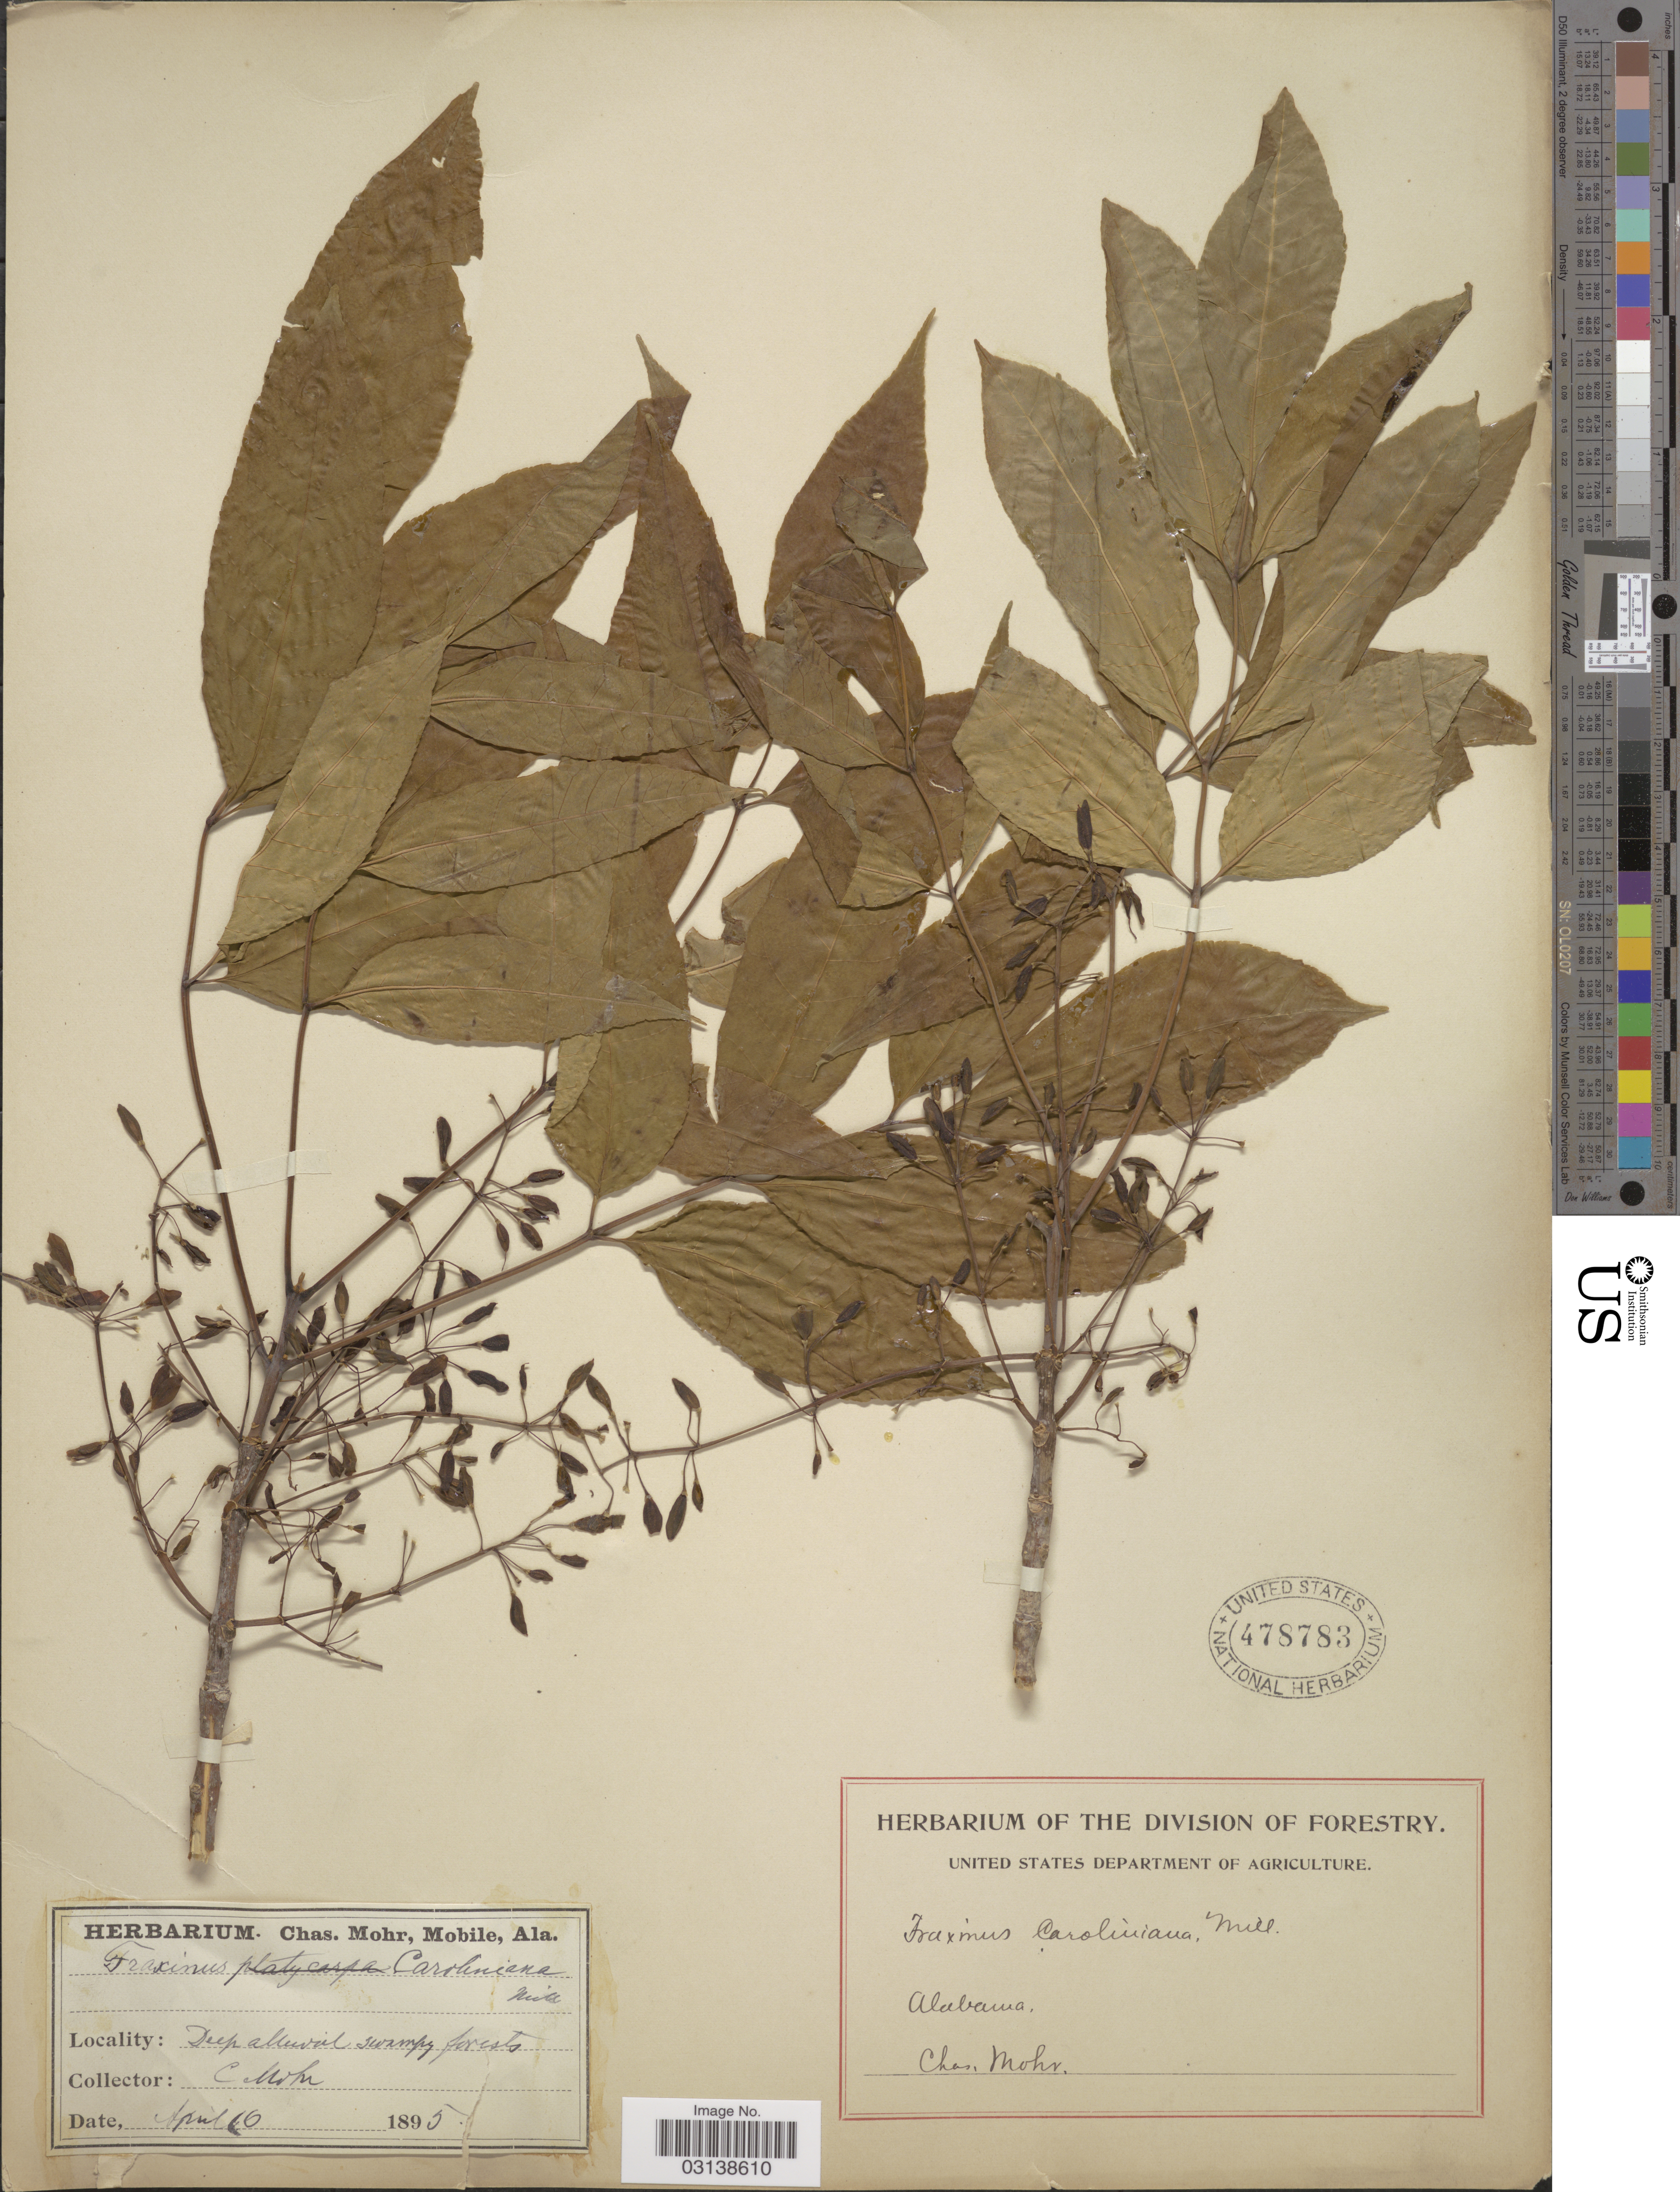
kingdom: Plantae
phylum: Tracheophyta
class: Magnoliopsida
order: Lamiales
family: Oleaceae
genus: Fraxinus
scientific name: Fraxinus caroliniana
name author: Mill.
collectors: Mohr, C. T. (herbarium)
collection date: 1895-04-16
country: United States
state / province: Alabama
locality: Deep alluvial swampy forests.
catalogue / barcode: US 478783